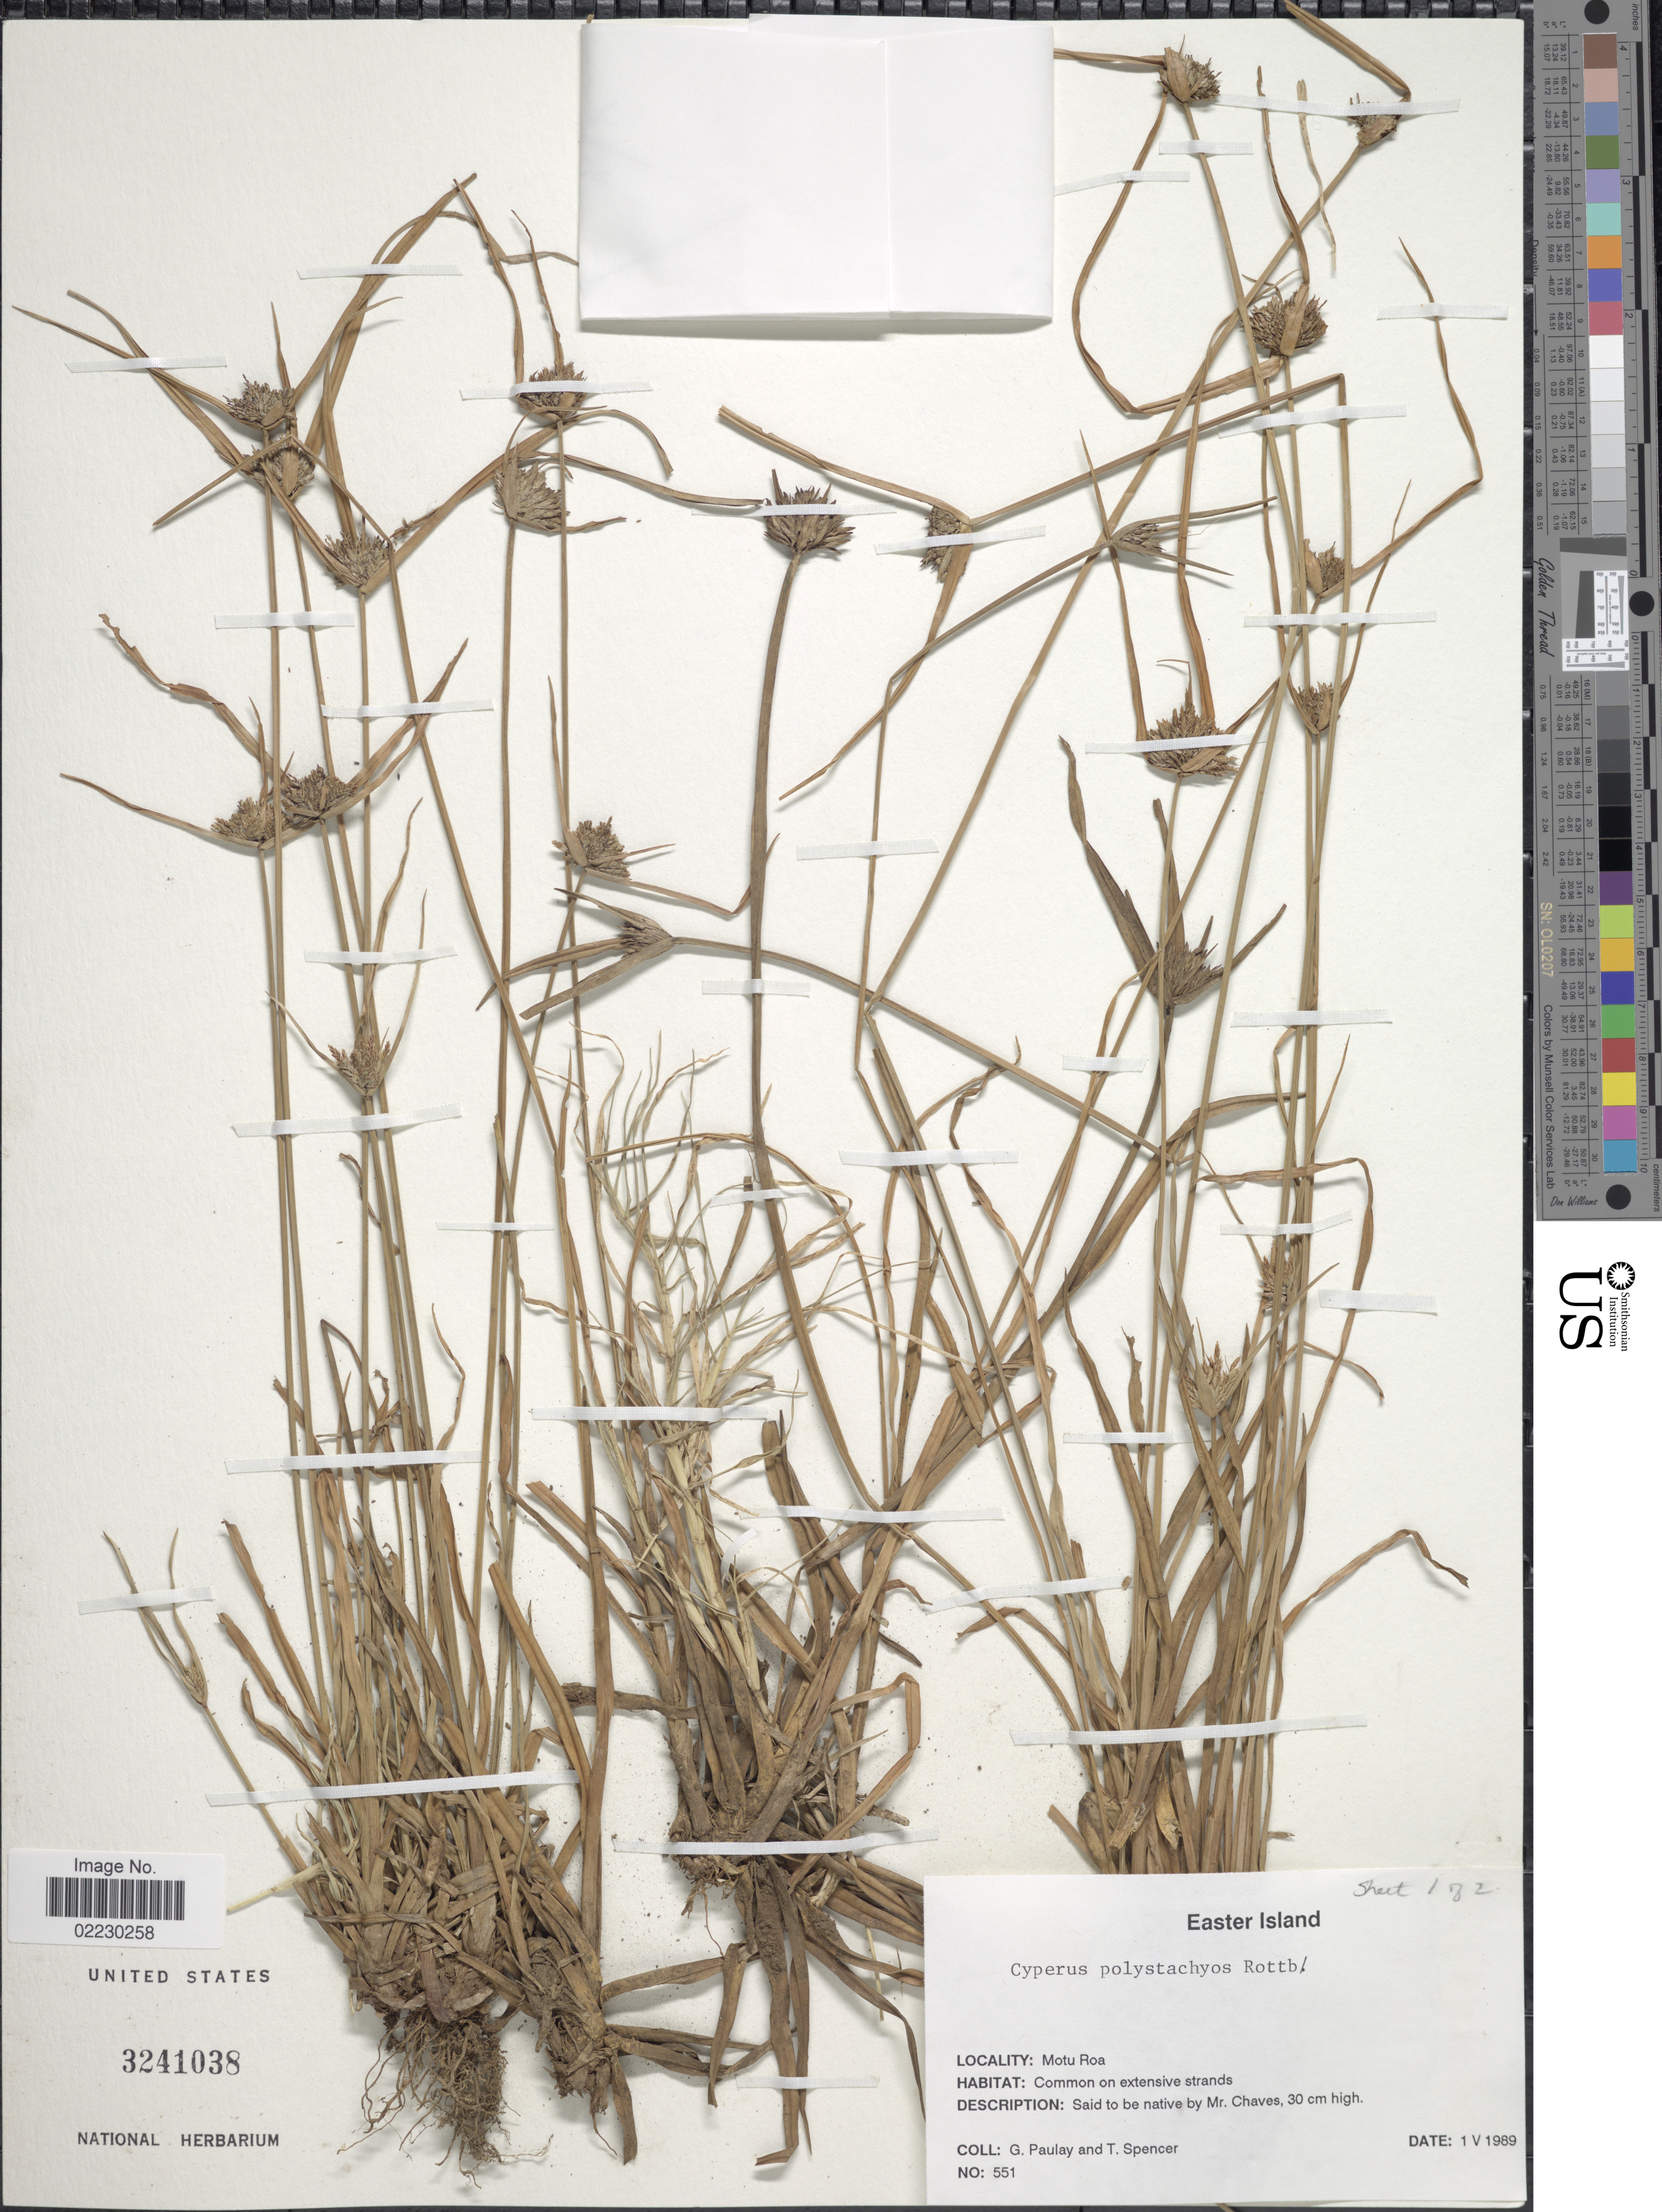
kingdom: Plantae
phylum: Tracheophyta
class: Liliopsida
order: Poales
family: Cyperaceae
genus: Cyperus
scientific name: Cyperus polystachyos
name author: Rottb.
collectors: G. Paulay & T. Spencer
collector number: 551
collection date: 1989-05-01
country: Chile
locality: Easter Island, Motu Roa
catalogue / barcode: US 3241038